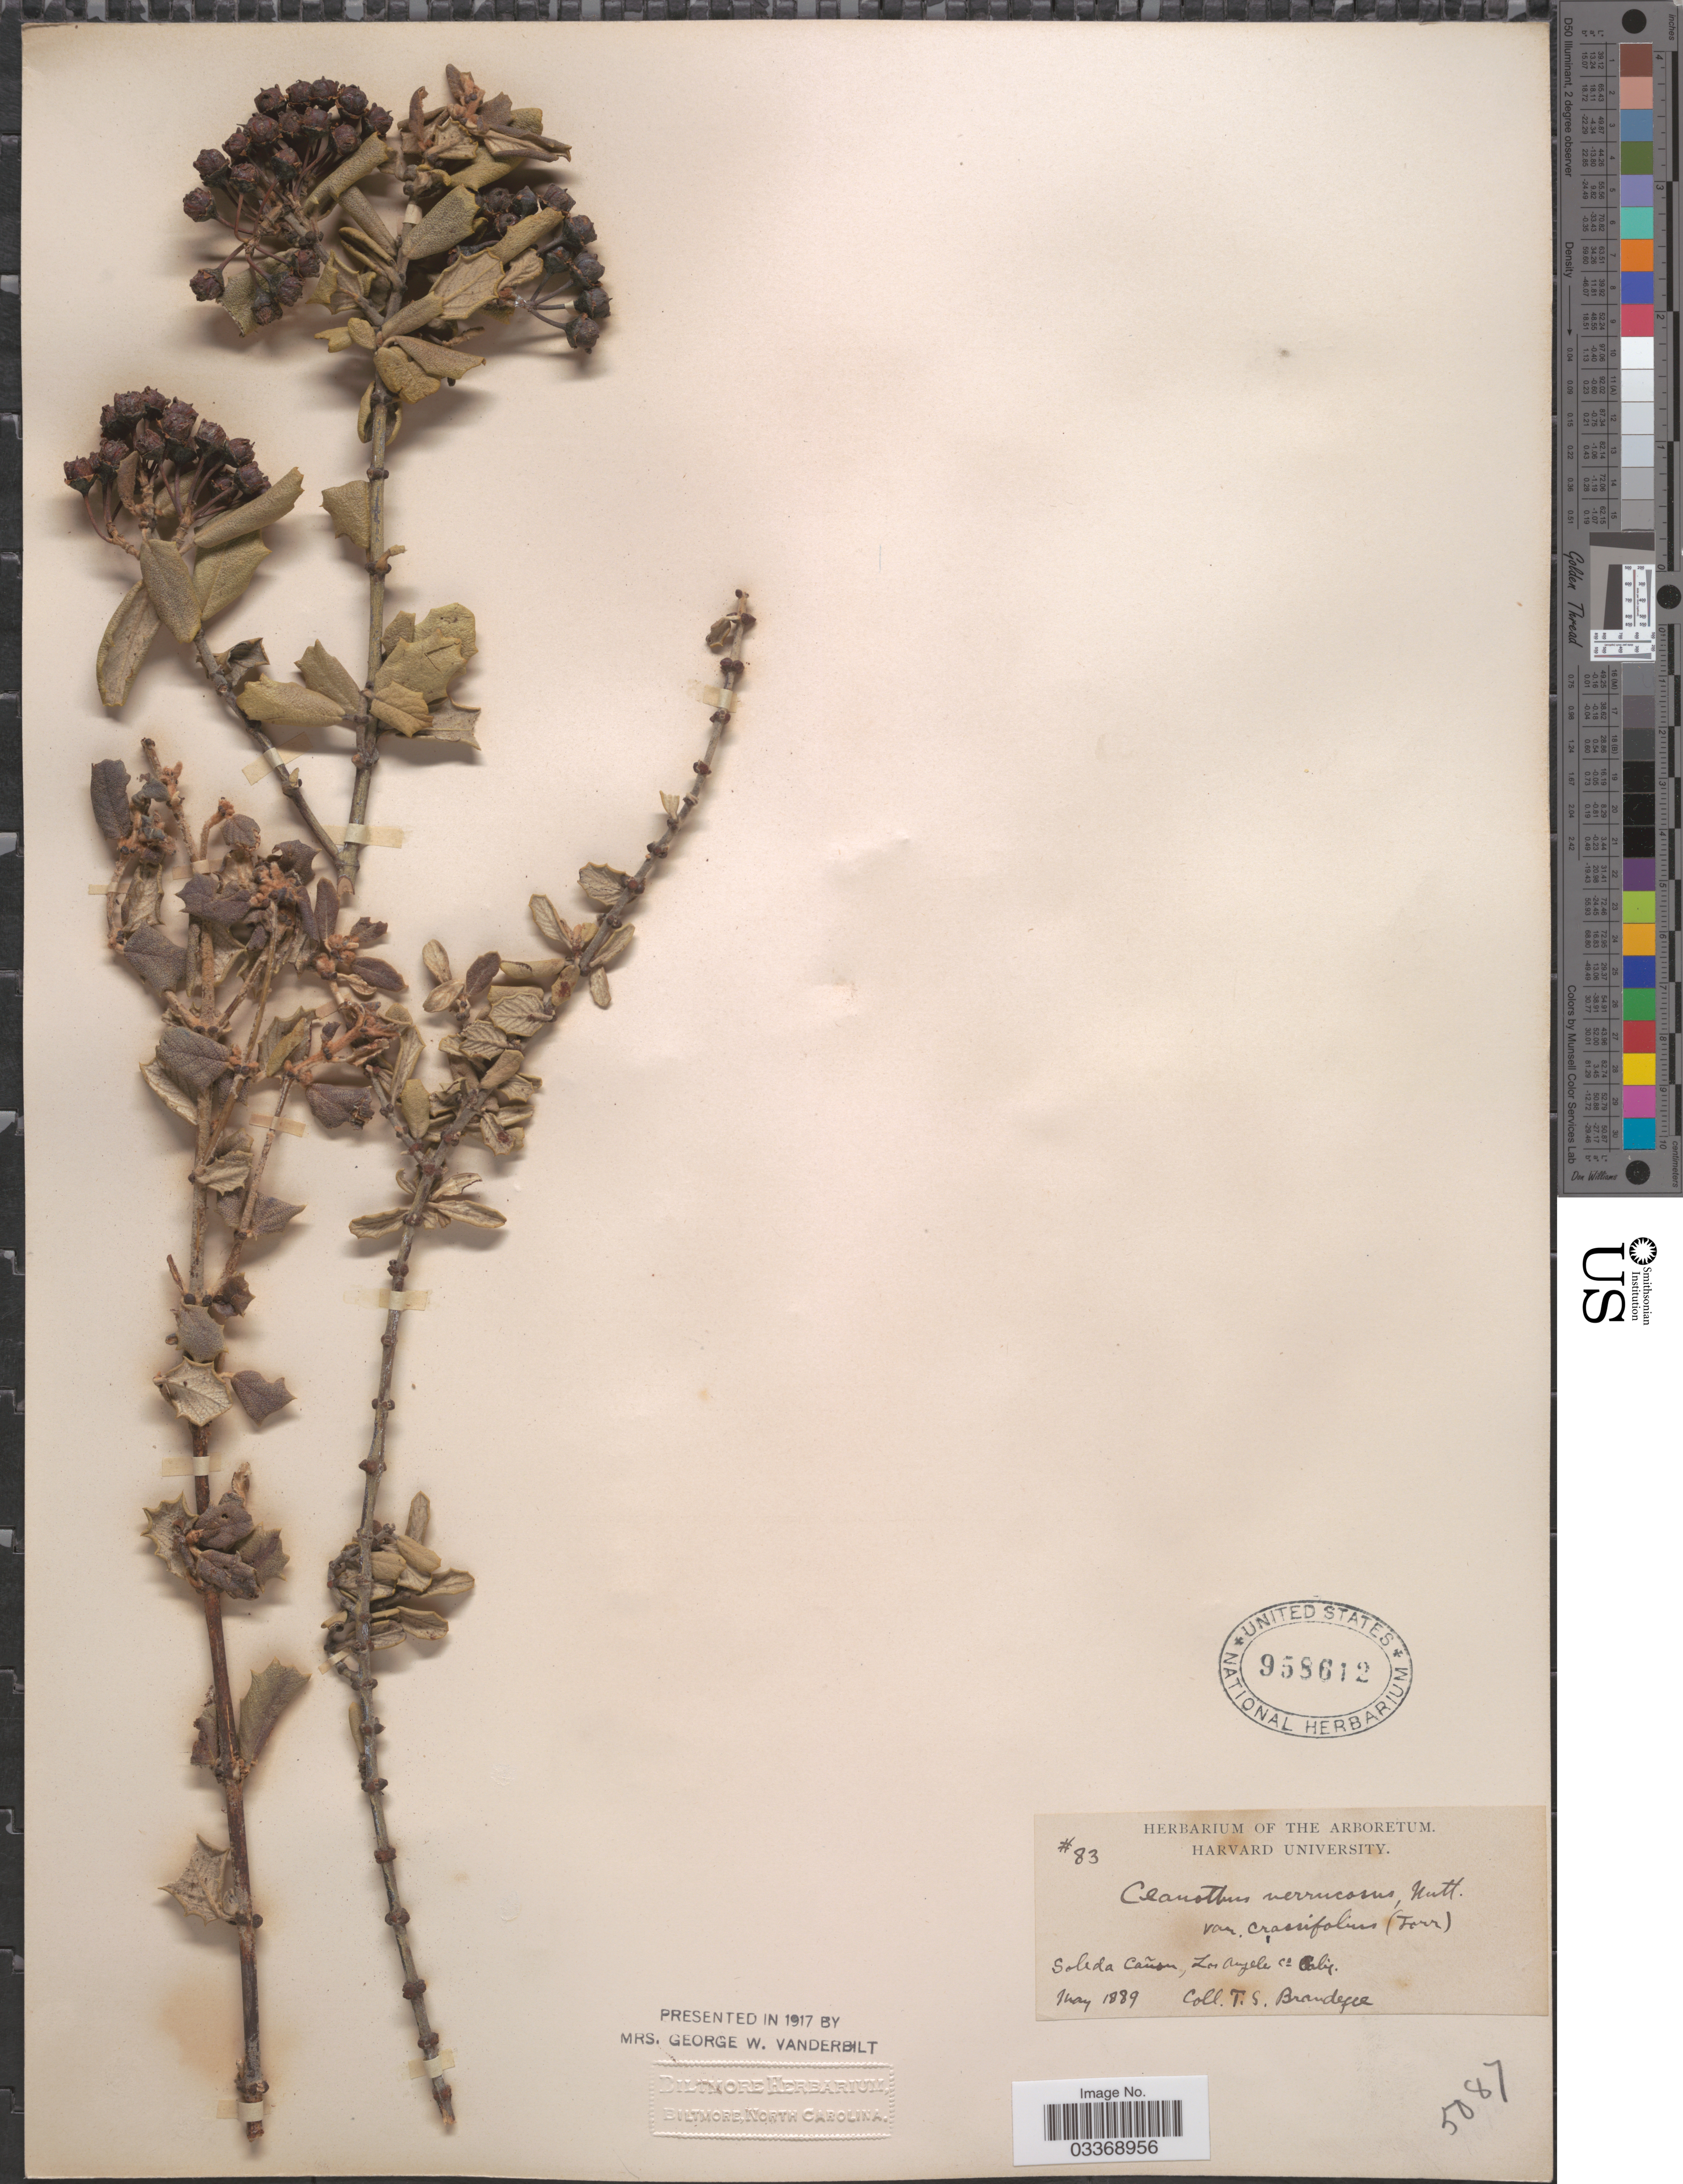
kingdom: Plantae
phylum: Tracheophyta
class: Magnoliopsida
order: Rosales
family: Rhamnaceae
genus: Ceanothus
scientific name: Ceanothus crassifolius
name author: Torr.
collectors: T. S. Brandegee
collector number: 83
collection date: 1889-05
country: United States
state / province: California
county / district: Los Angeles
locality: Soleda Cañon, Los Angeles.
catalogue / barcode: US 958612